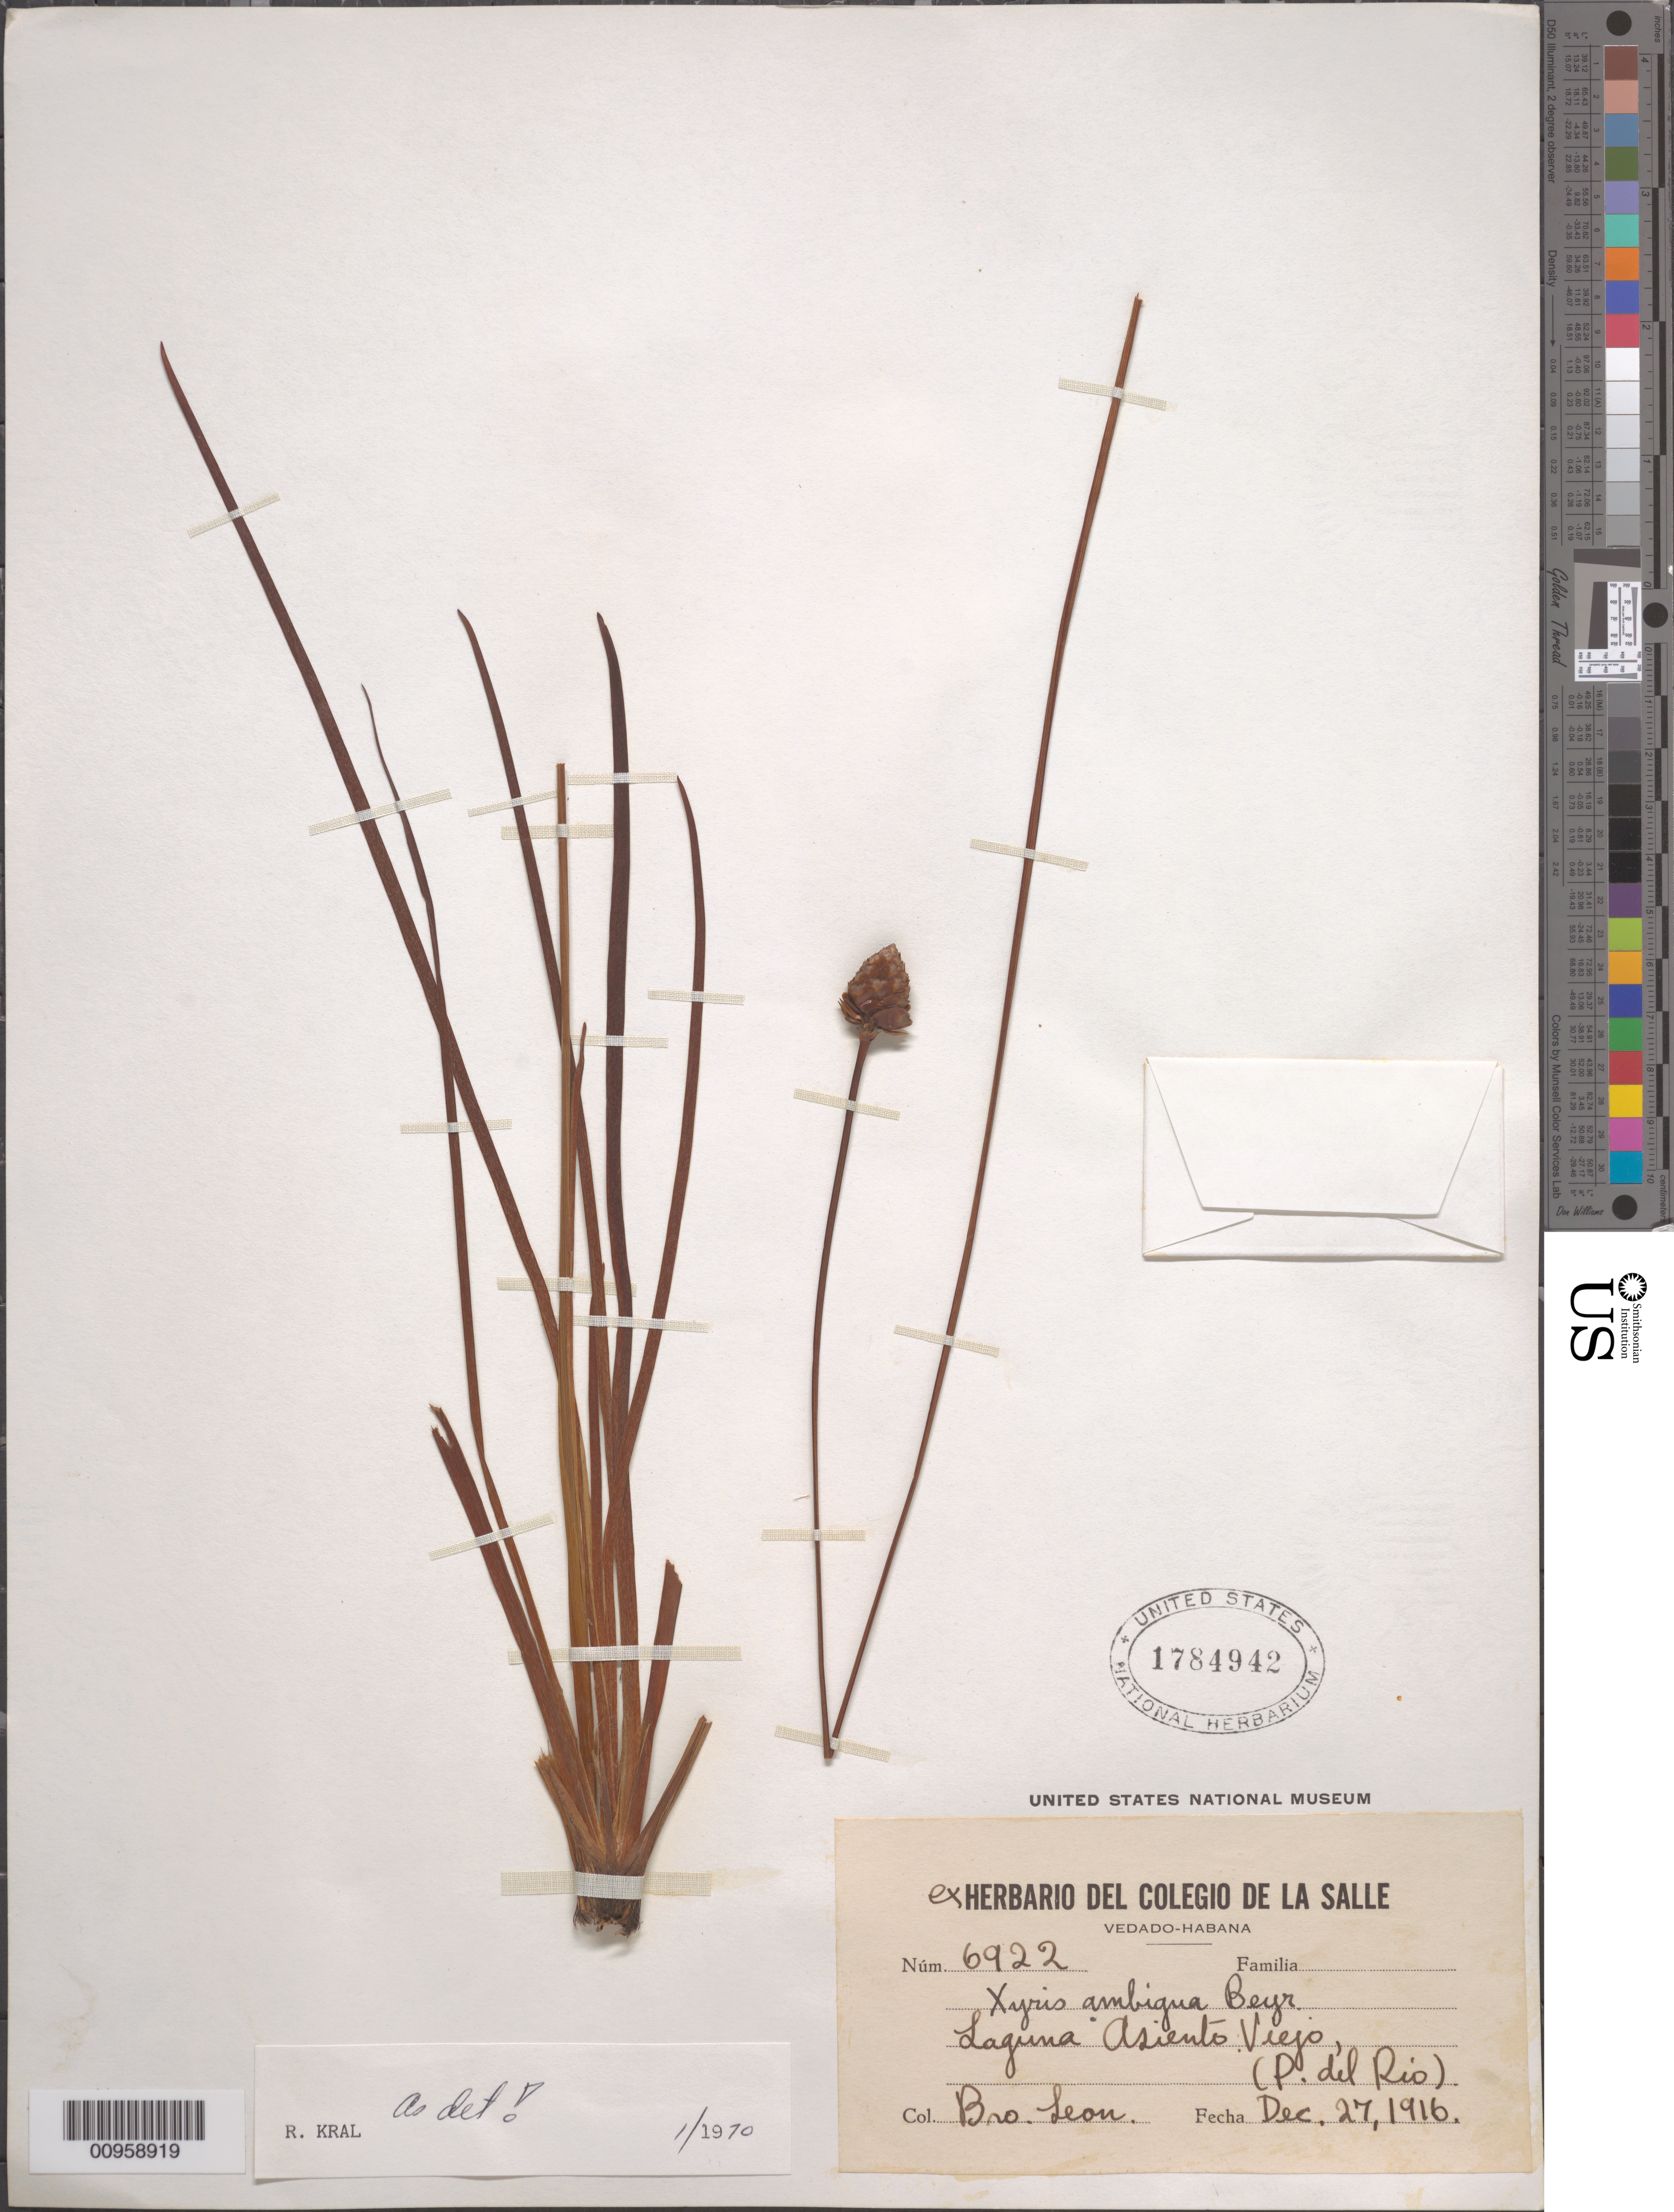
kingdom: Plantae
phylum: Tracheophyta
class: Liliopsida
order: Poales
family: Xyridaceae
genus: Xyris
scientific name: Xyris ambigua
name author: Beyr. ex Kunth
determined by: Kral, Robert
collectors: Bro. León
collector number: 6922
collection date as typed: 27 Dec 1916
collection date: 1916-12-27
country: Cuba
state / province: Pinar del Rio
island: Cuba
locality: Laguna Asiento Viejo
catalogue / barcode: US 1784942